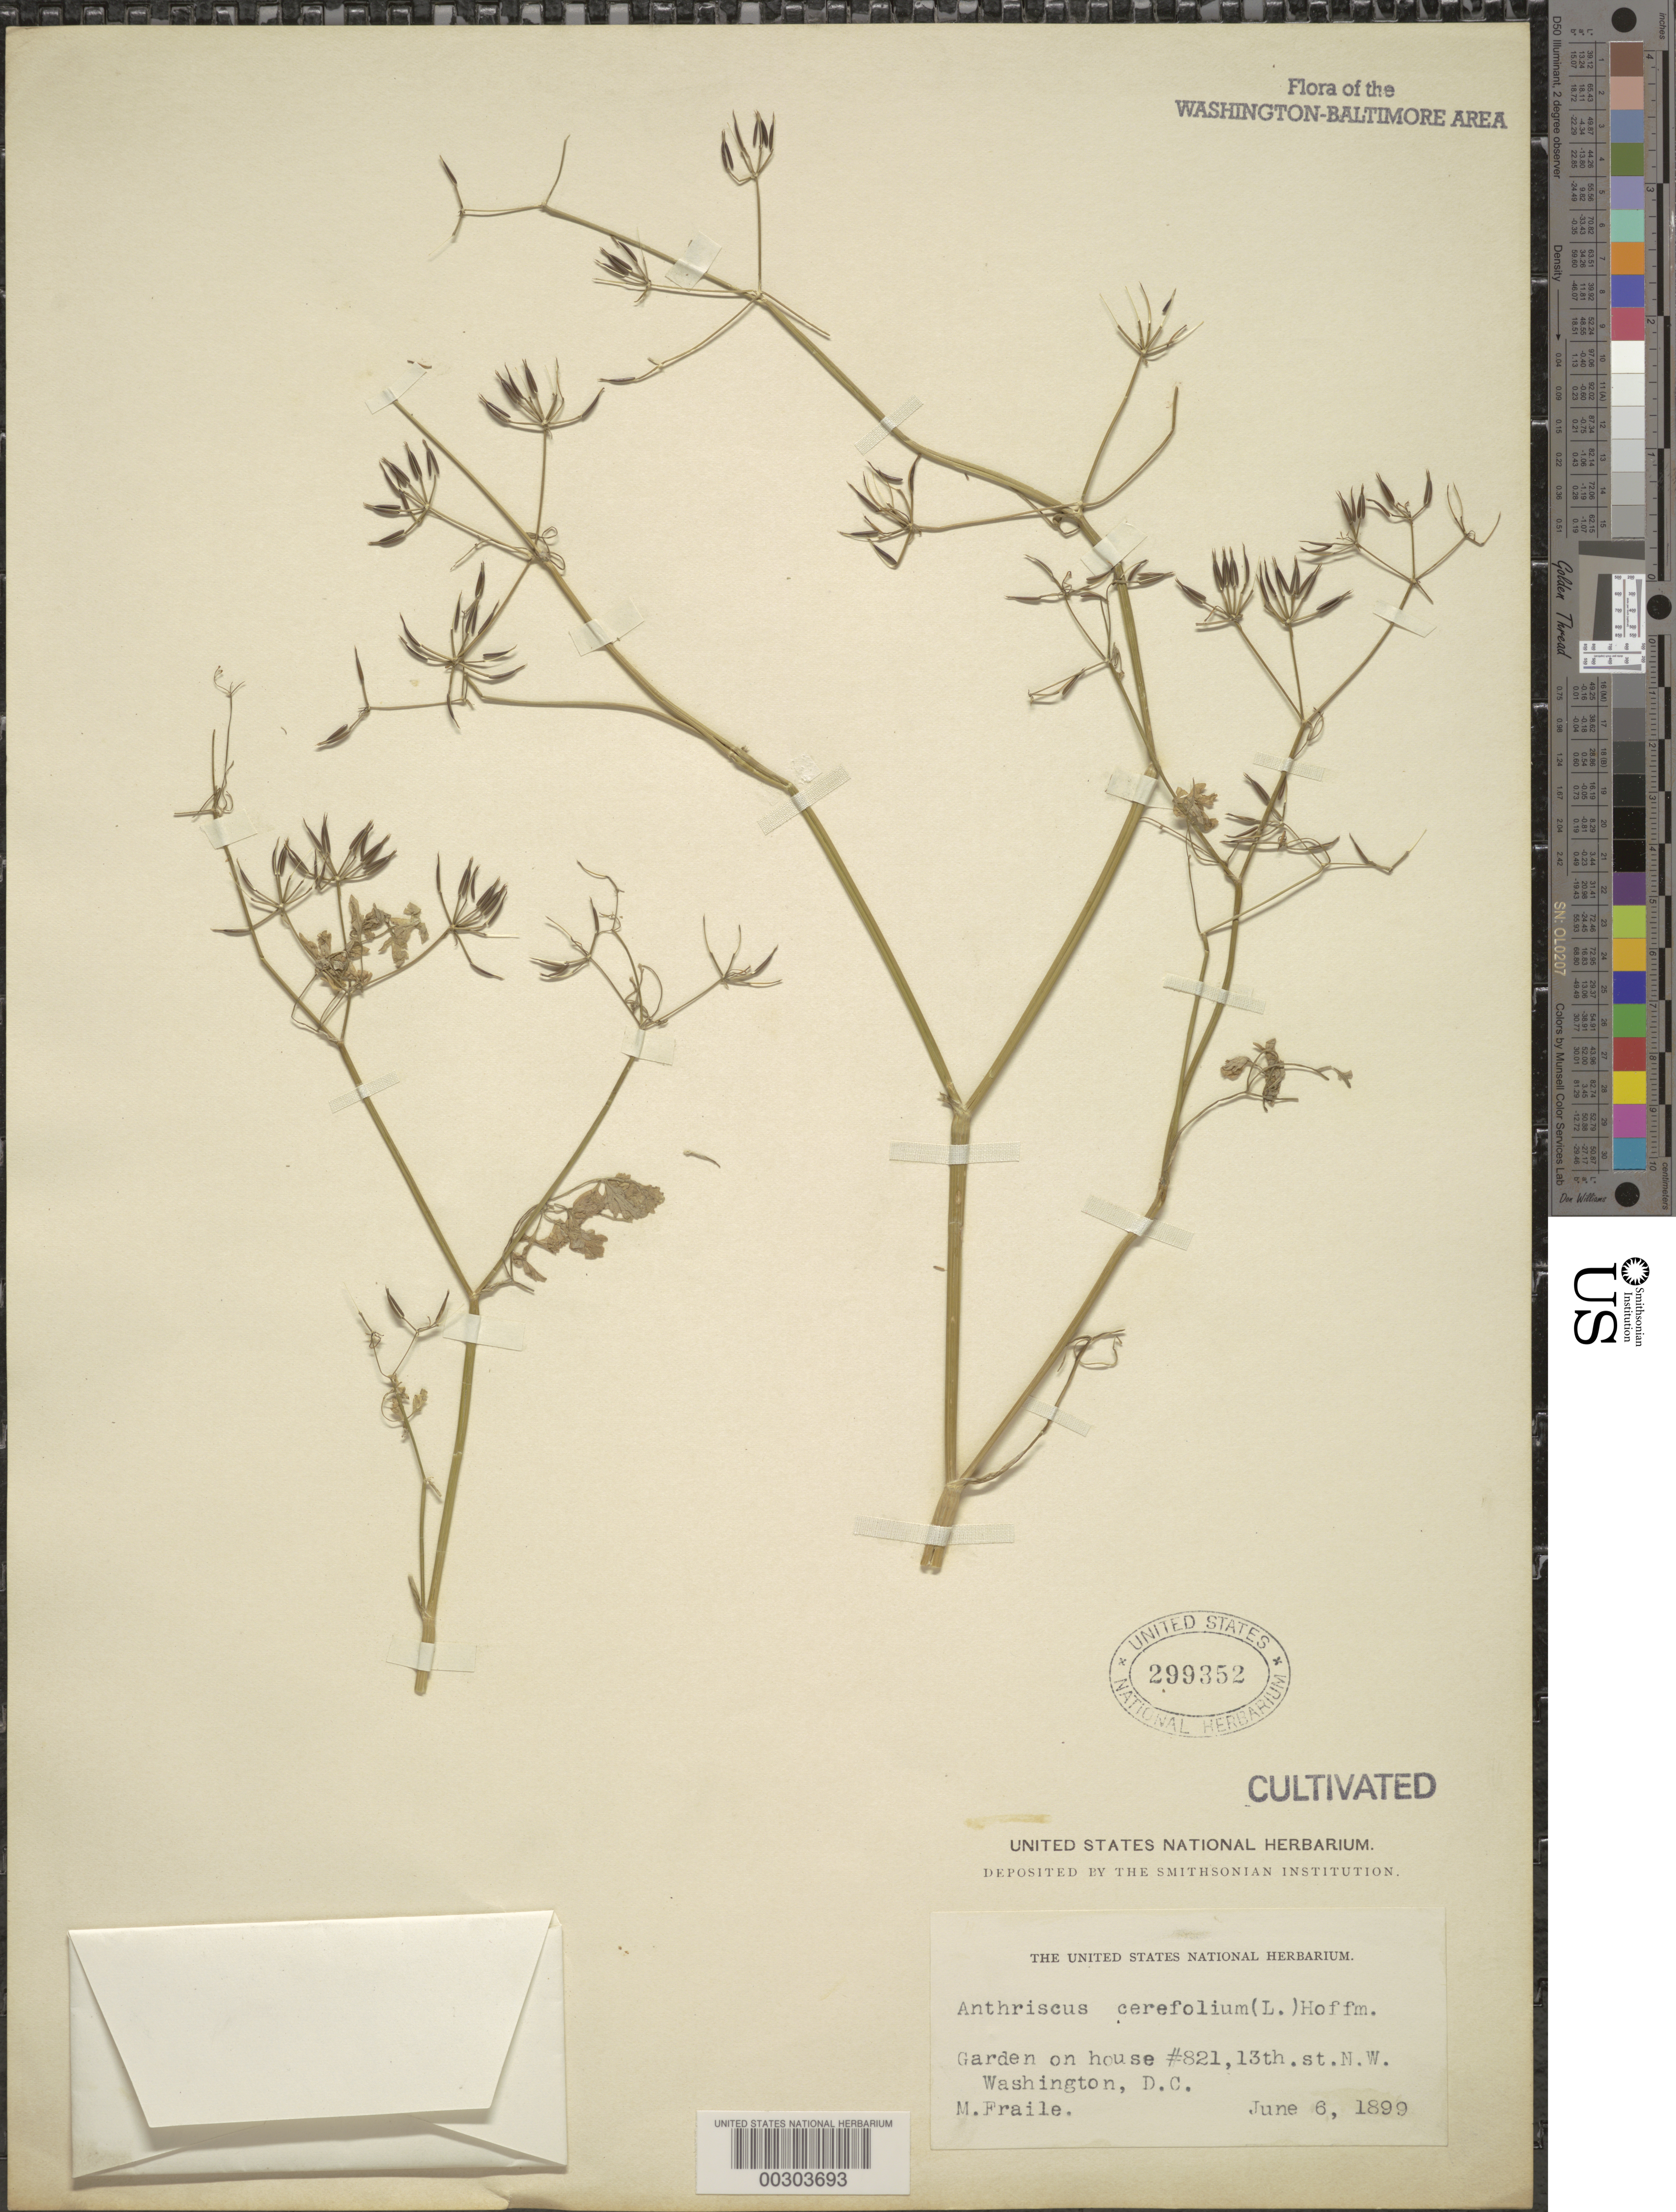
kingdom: Plantae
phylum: Tracheophyta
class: Magnoliopsida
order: Apiales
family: Apiaceae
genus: Anthriscus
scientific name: Anthriscus cerefolium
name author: (L.) Hoffm.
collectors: M. Fraile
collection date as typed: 06 Jun 1899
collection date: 1899-06-06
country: United States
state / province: District of Columbia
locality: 821 13th St NW, garden on House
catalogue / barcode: US 299352